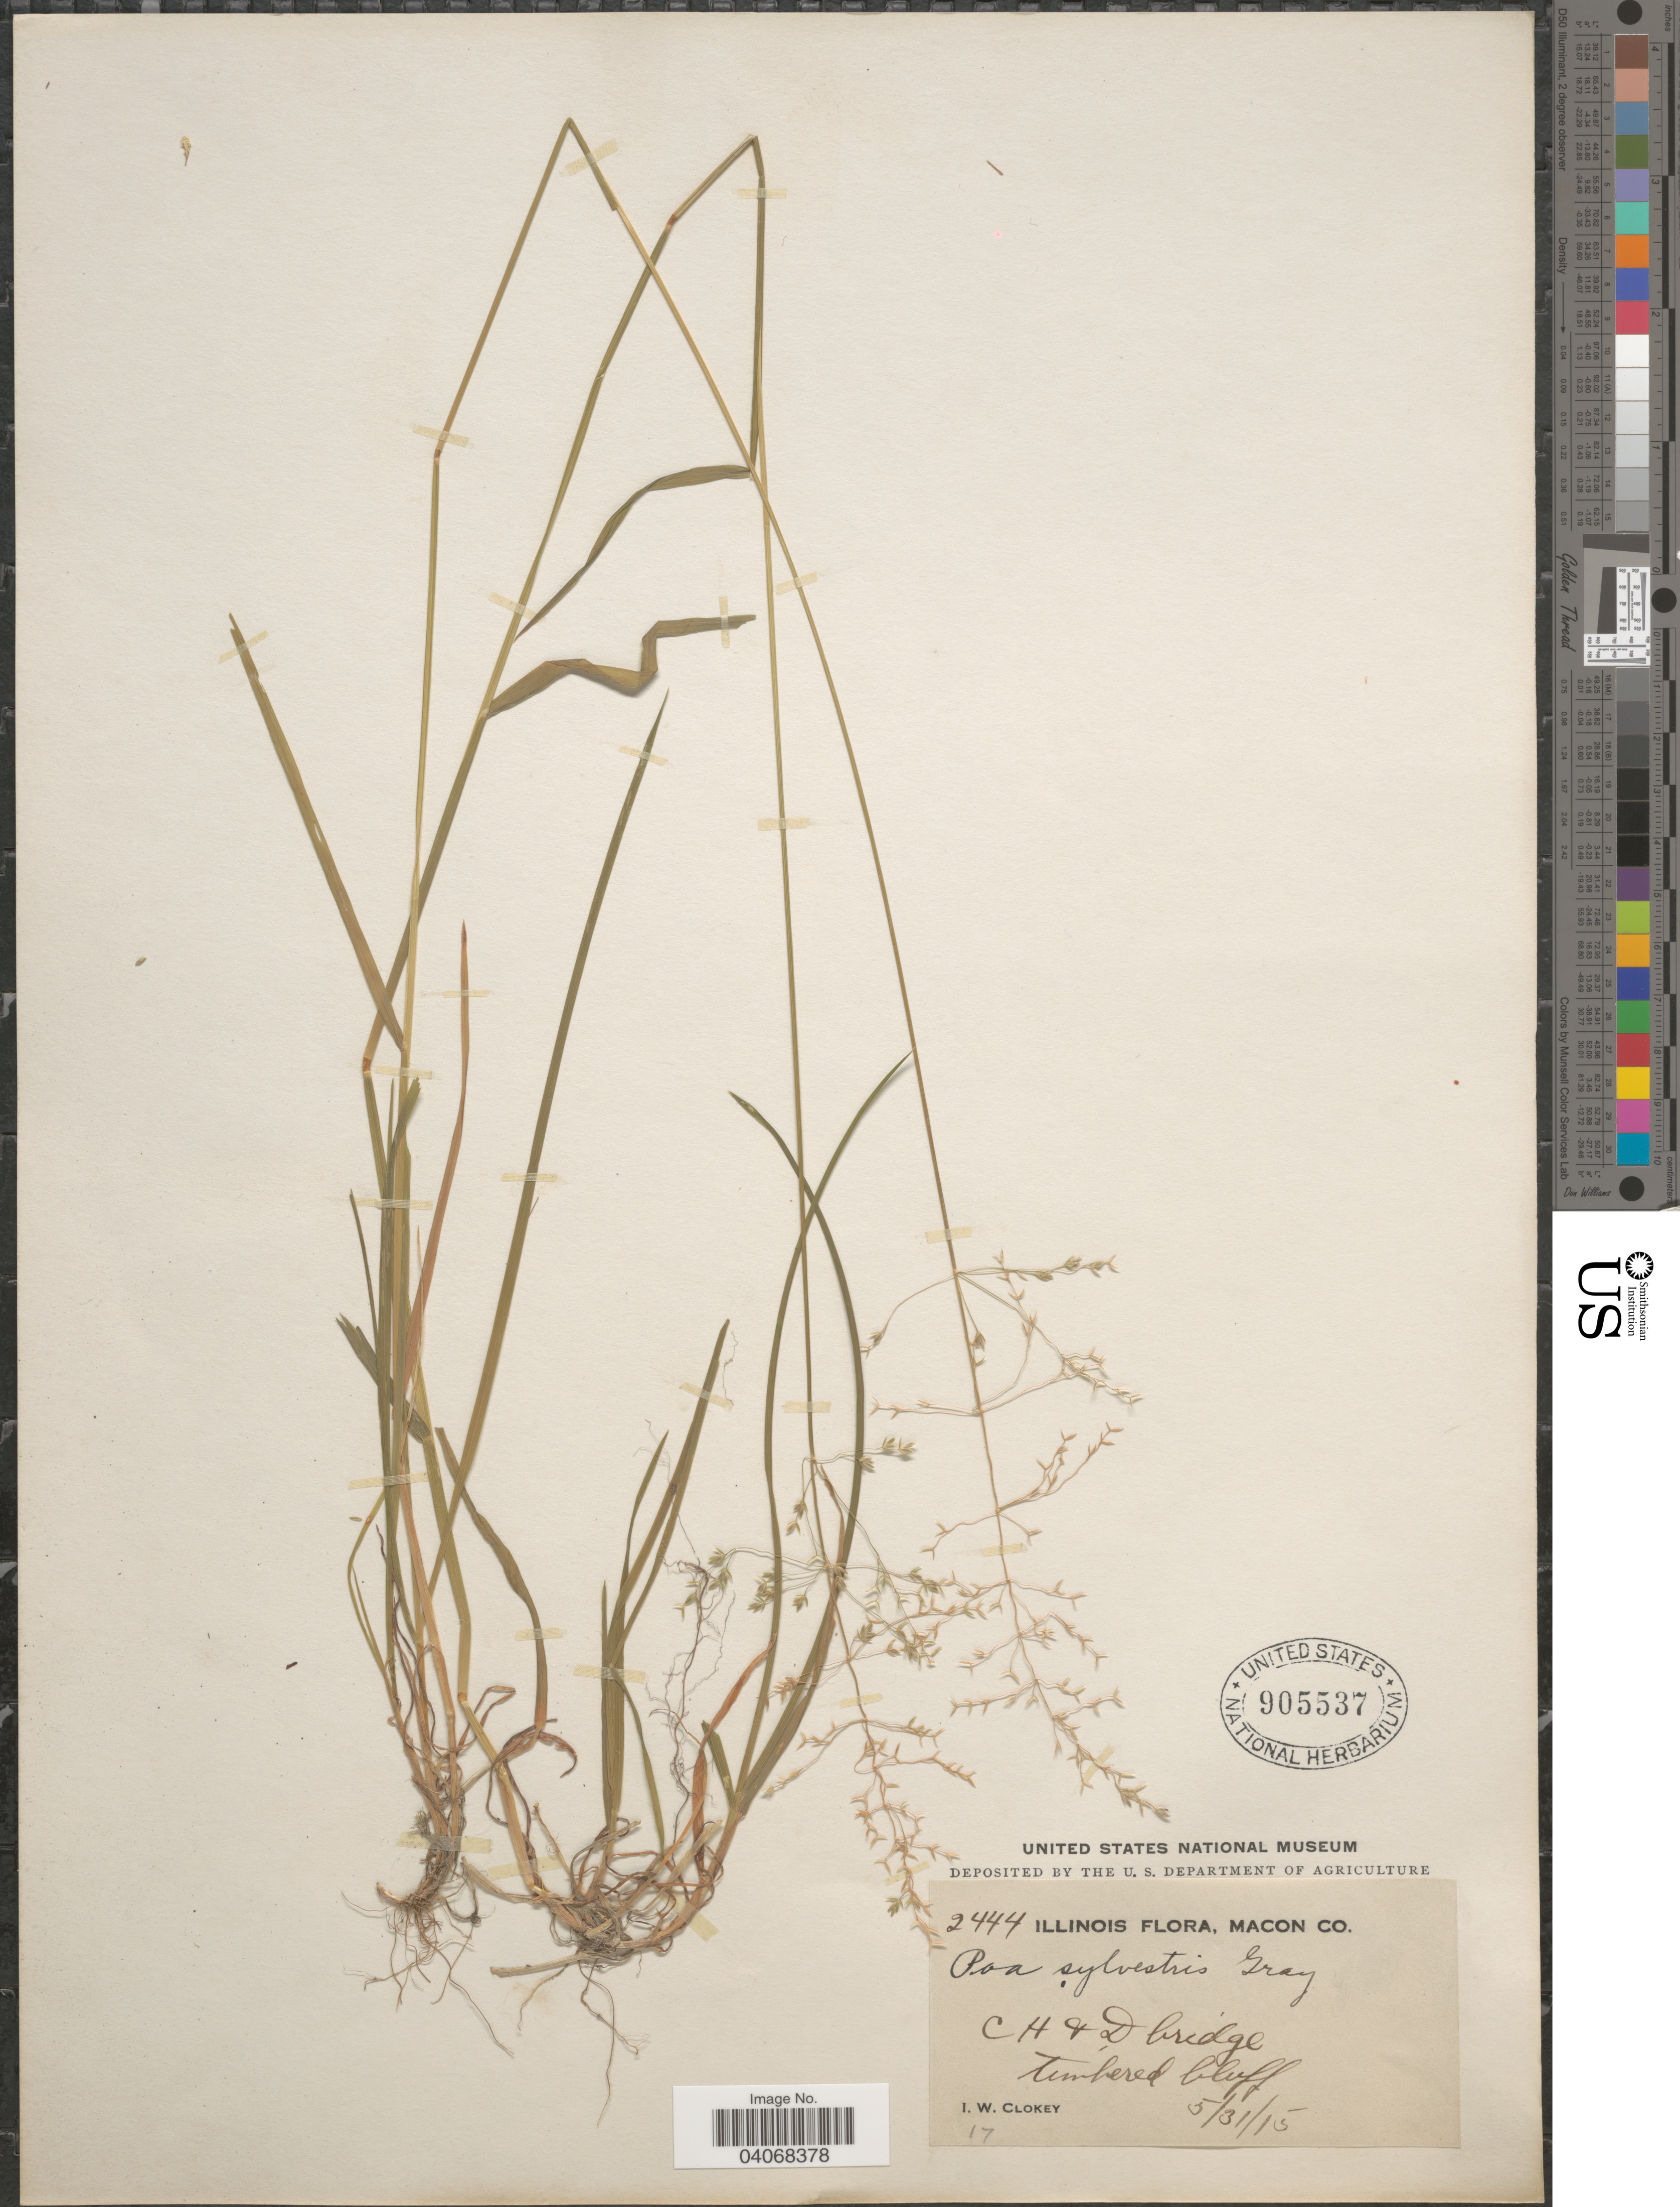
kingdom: Plantae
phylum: Tracheophyta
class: Liliopsida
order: Poales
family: Poaceae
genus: Poa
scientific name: Poa sylvestris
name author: A. Gray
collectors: I. W. Clokey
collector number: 2444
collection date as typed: Transcribed d/m/y: 31/5/15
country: United States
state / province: Illinois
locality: Macon Co. C H & D bridge.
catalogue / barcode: US 905537